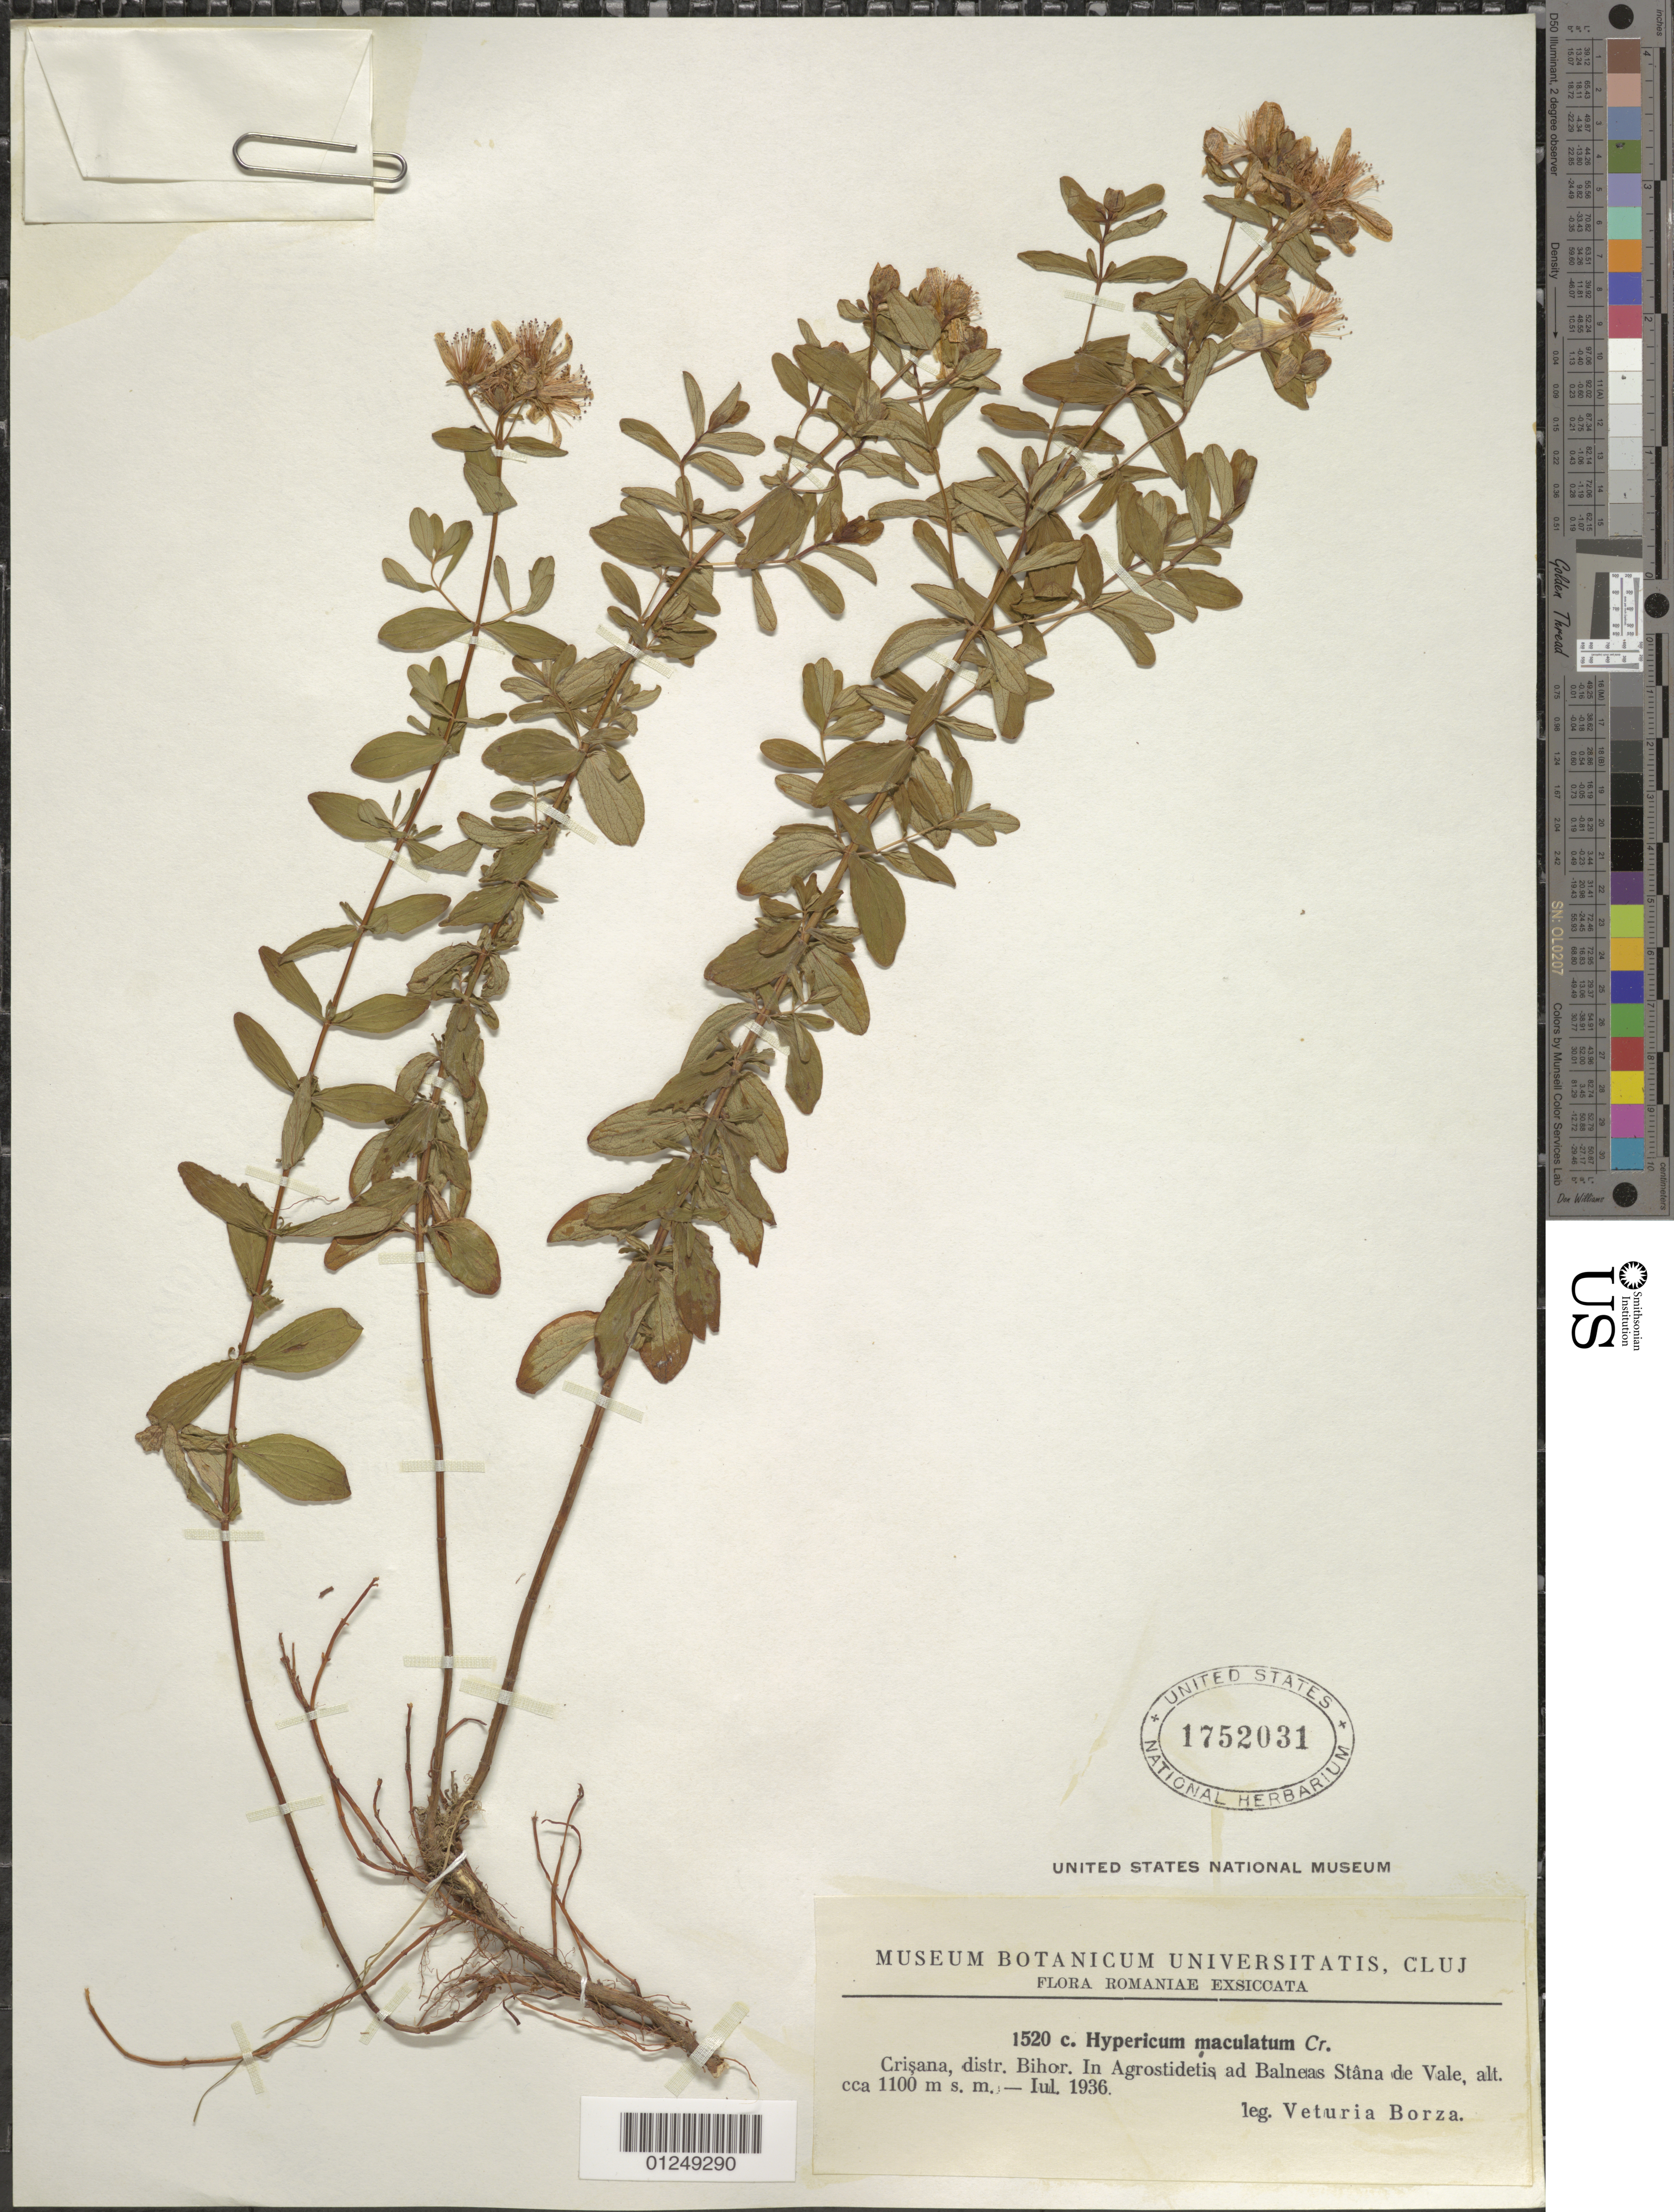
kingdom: Plantae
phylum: Tracheophyta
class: Magnoliopsida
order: Malpighiales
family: Hypericaceae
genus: Hypericum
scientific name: Hypericum maculatum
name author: Crantz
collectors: V. Borza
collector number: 1520 c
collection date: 1936-07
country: Romania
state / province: Bihor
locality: Crisana, In Agrostidetis ad Balneas Stana de Vale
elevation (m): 1100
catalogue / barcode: US 1752031